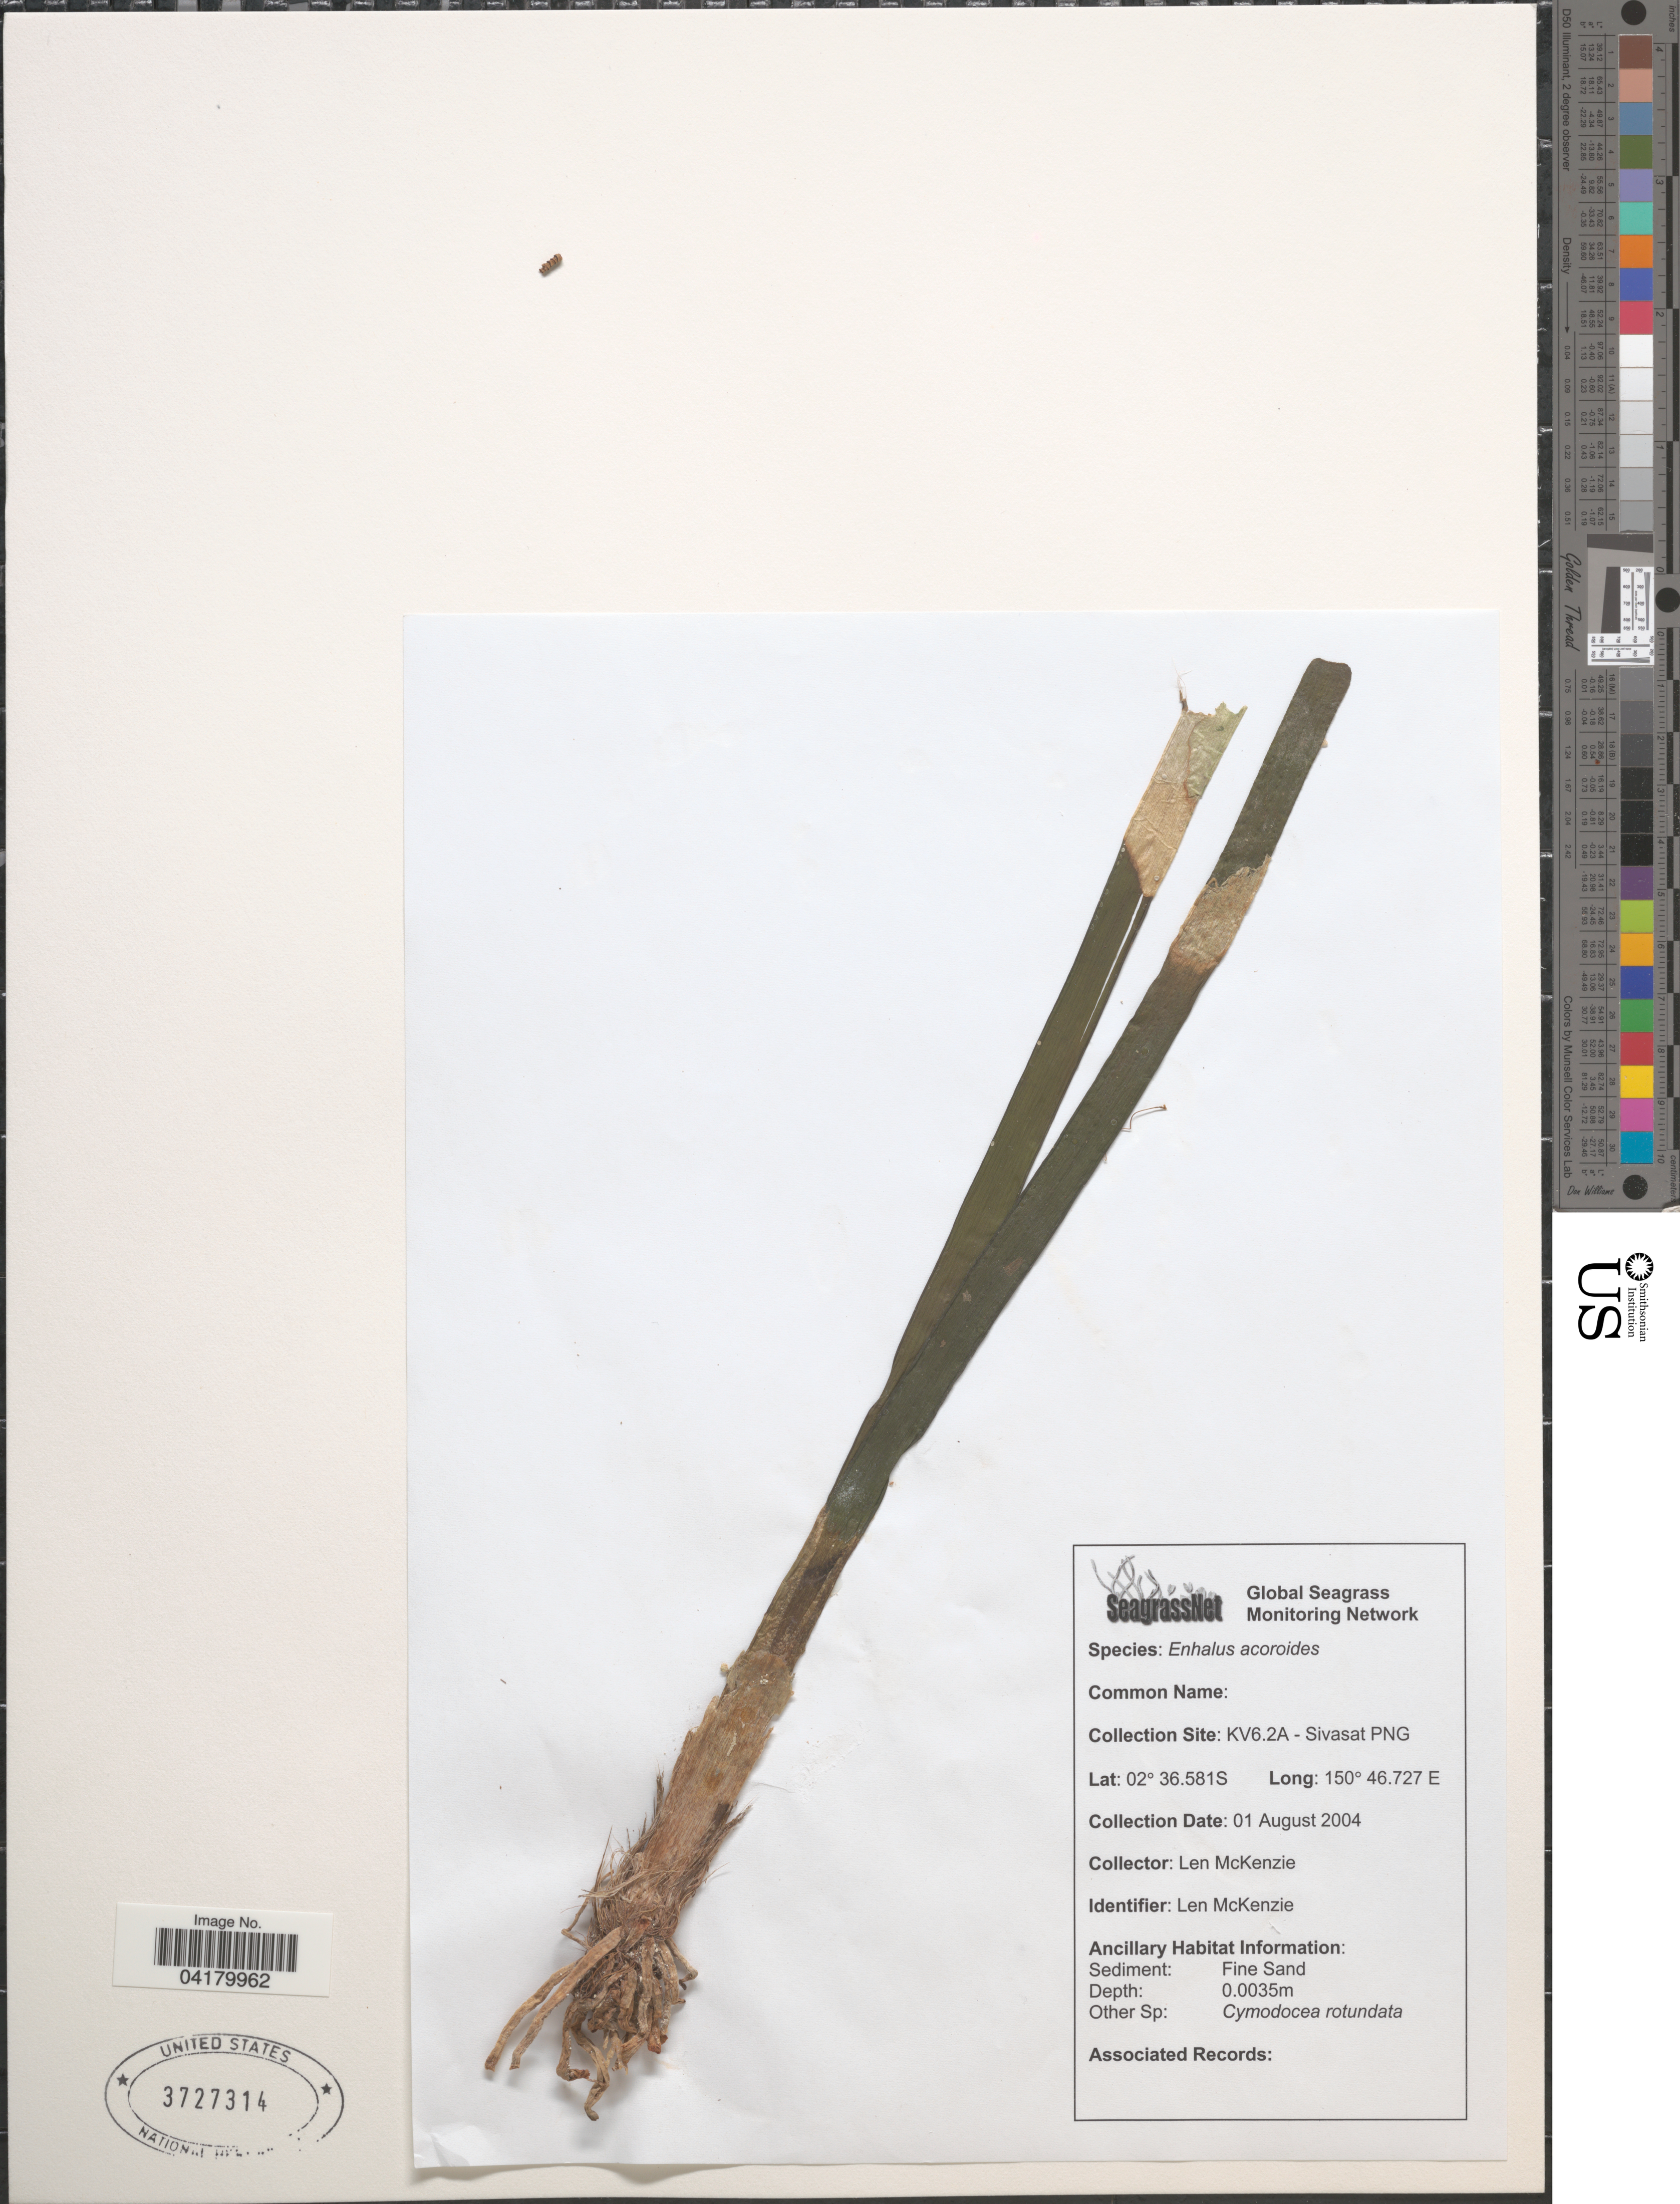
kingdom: Plantae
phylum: Tracheophyta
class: Liliopsida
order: Alismatales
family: Hydrocharitaceae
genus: Enhalus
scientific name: Enhalus acoroides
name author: (L. f.) Royle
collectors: L. McKenzie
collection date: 2004-08-01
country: Papua New Guinea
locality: Collection Site: KV6.2A - Sivasat PNG.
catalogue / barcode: US 3727314